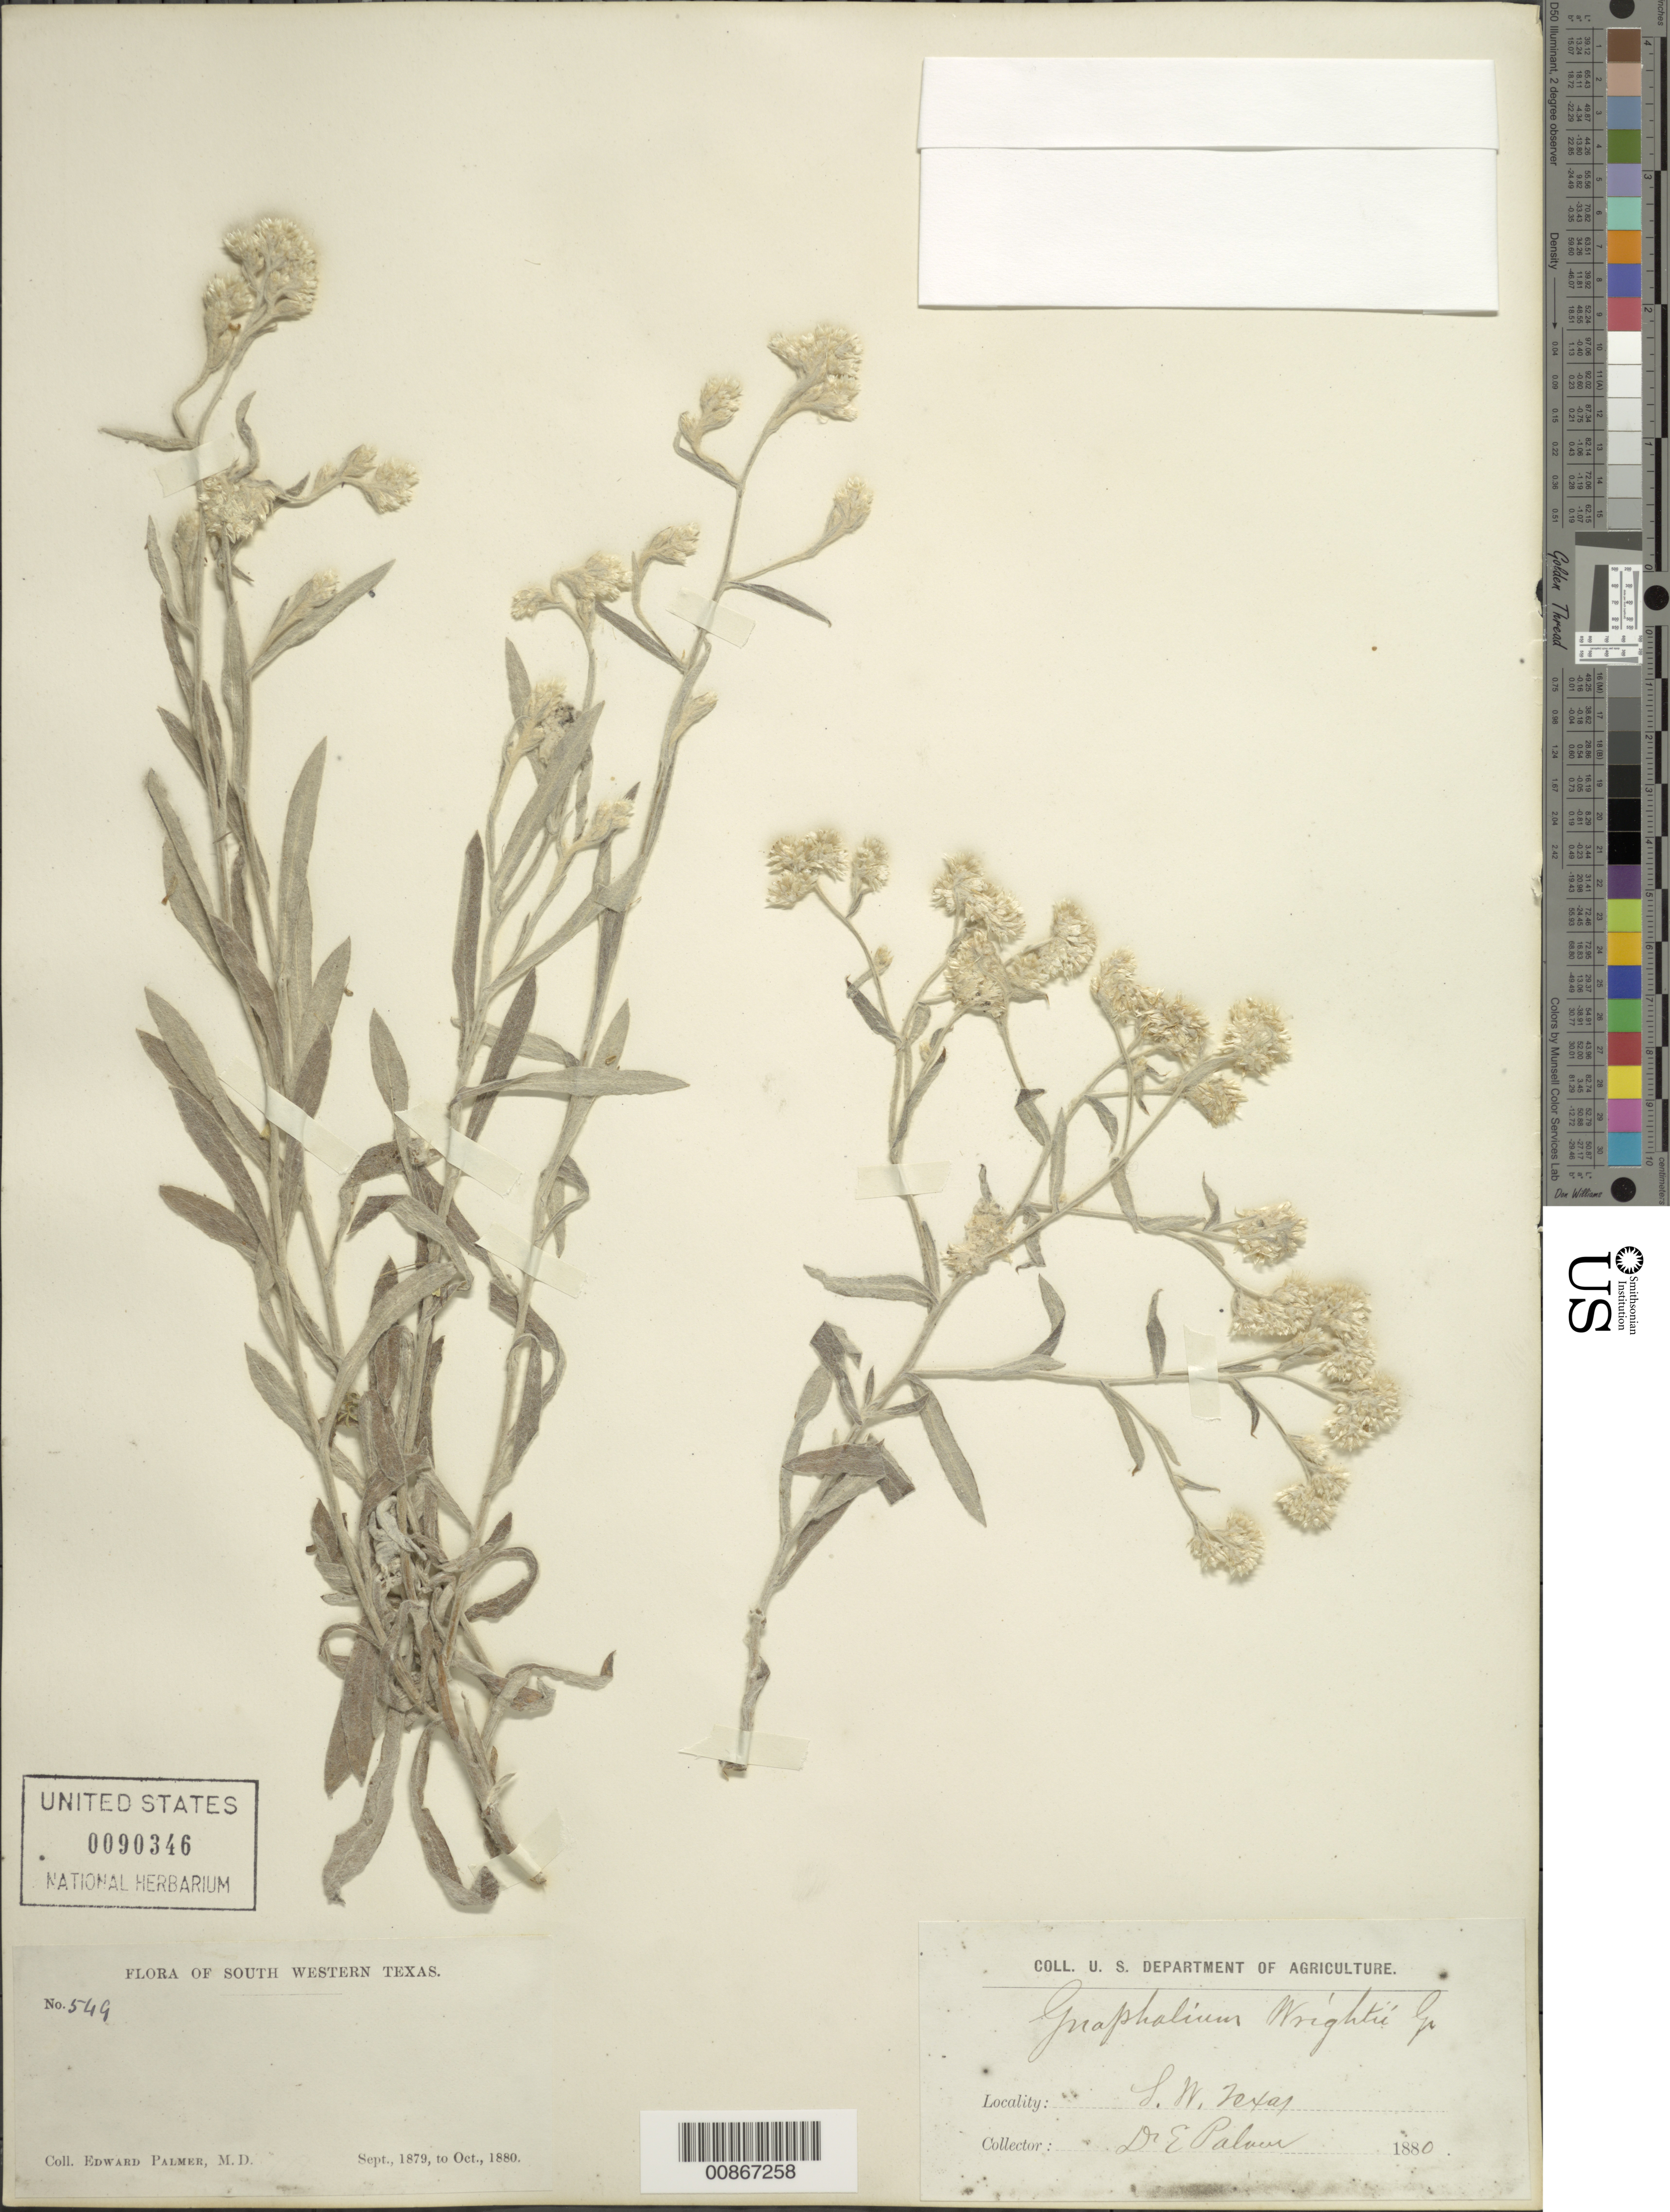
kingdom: Plantae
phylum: Tracheophyta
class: Magnoliopsida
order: Asterales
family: Asteraceae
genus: Pseudognaphalium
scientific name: Pseudognaphalium canescens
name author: (DC.) Anderb.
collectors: E. Palmer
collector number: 549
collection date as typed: Sep 1879 to -- Oct 1880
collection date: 1879-09/1880-10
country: United States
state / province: Texas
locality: South Western Texas.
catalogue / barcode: US 90346